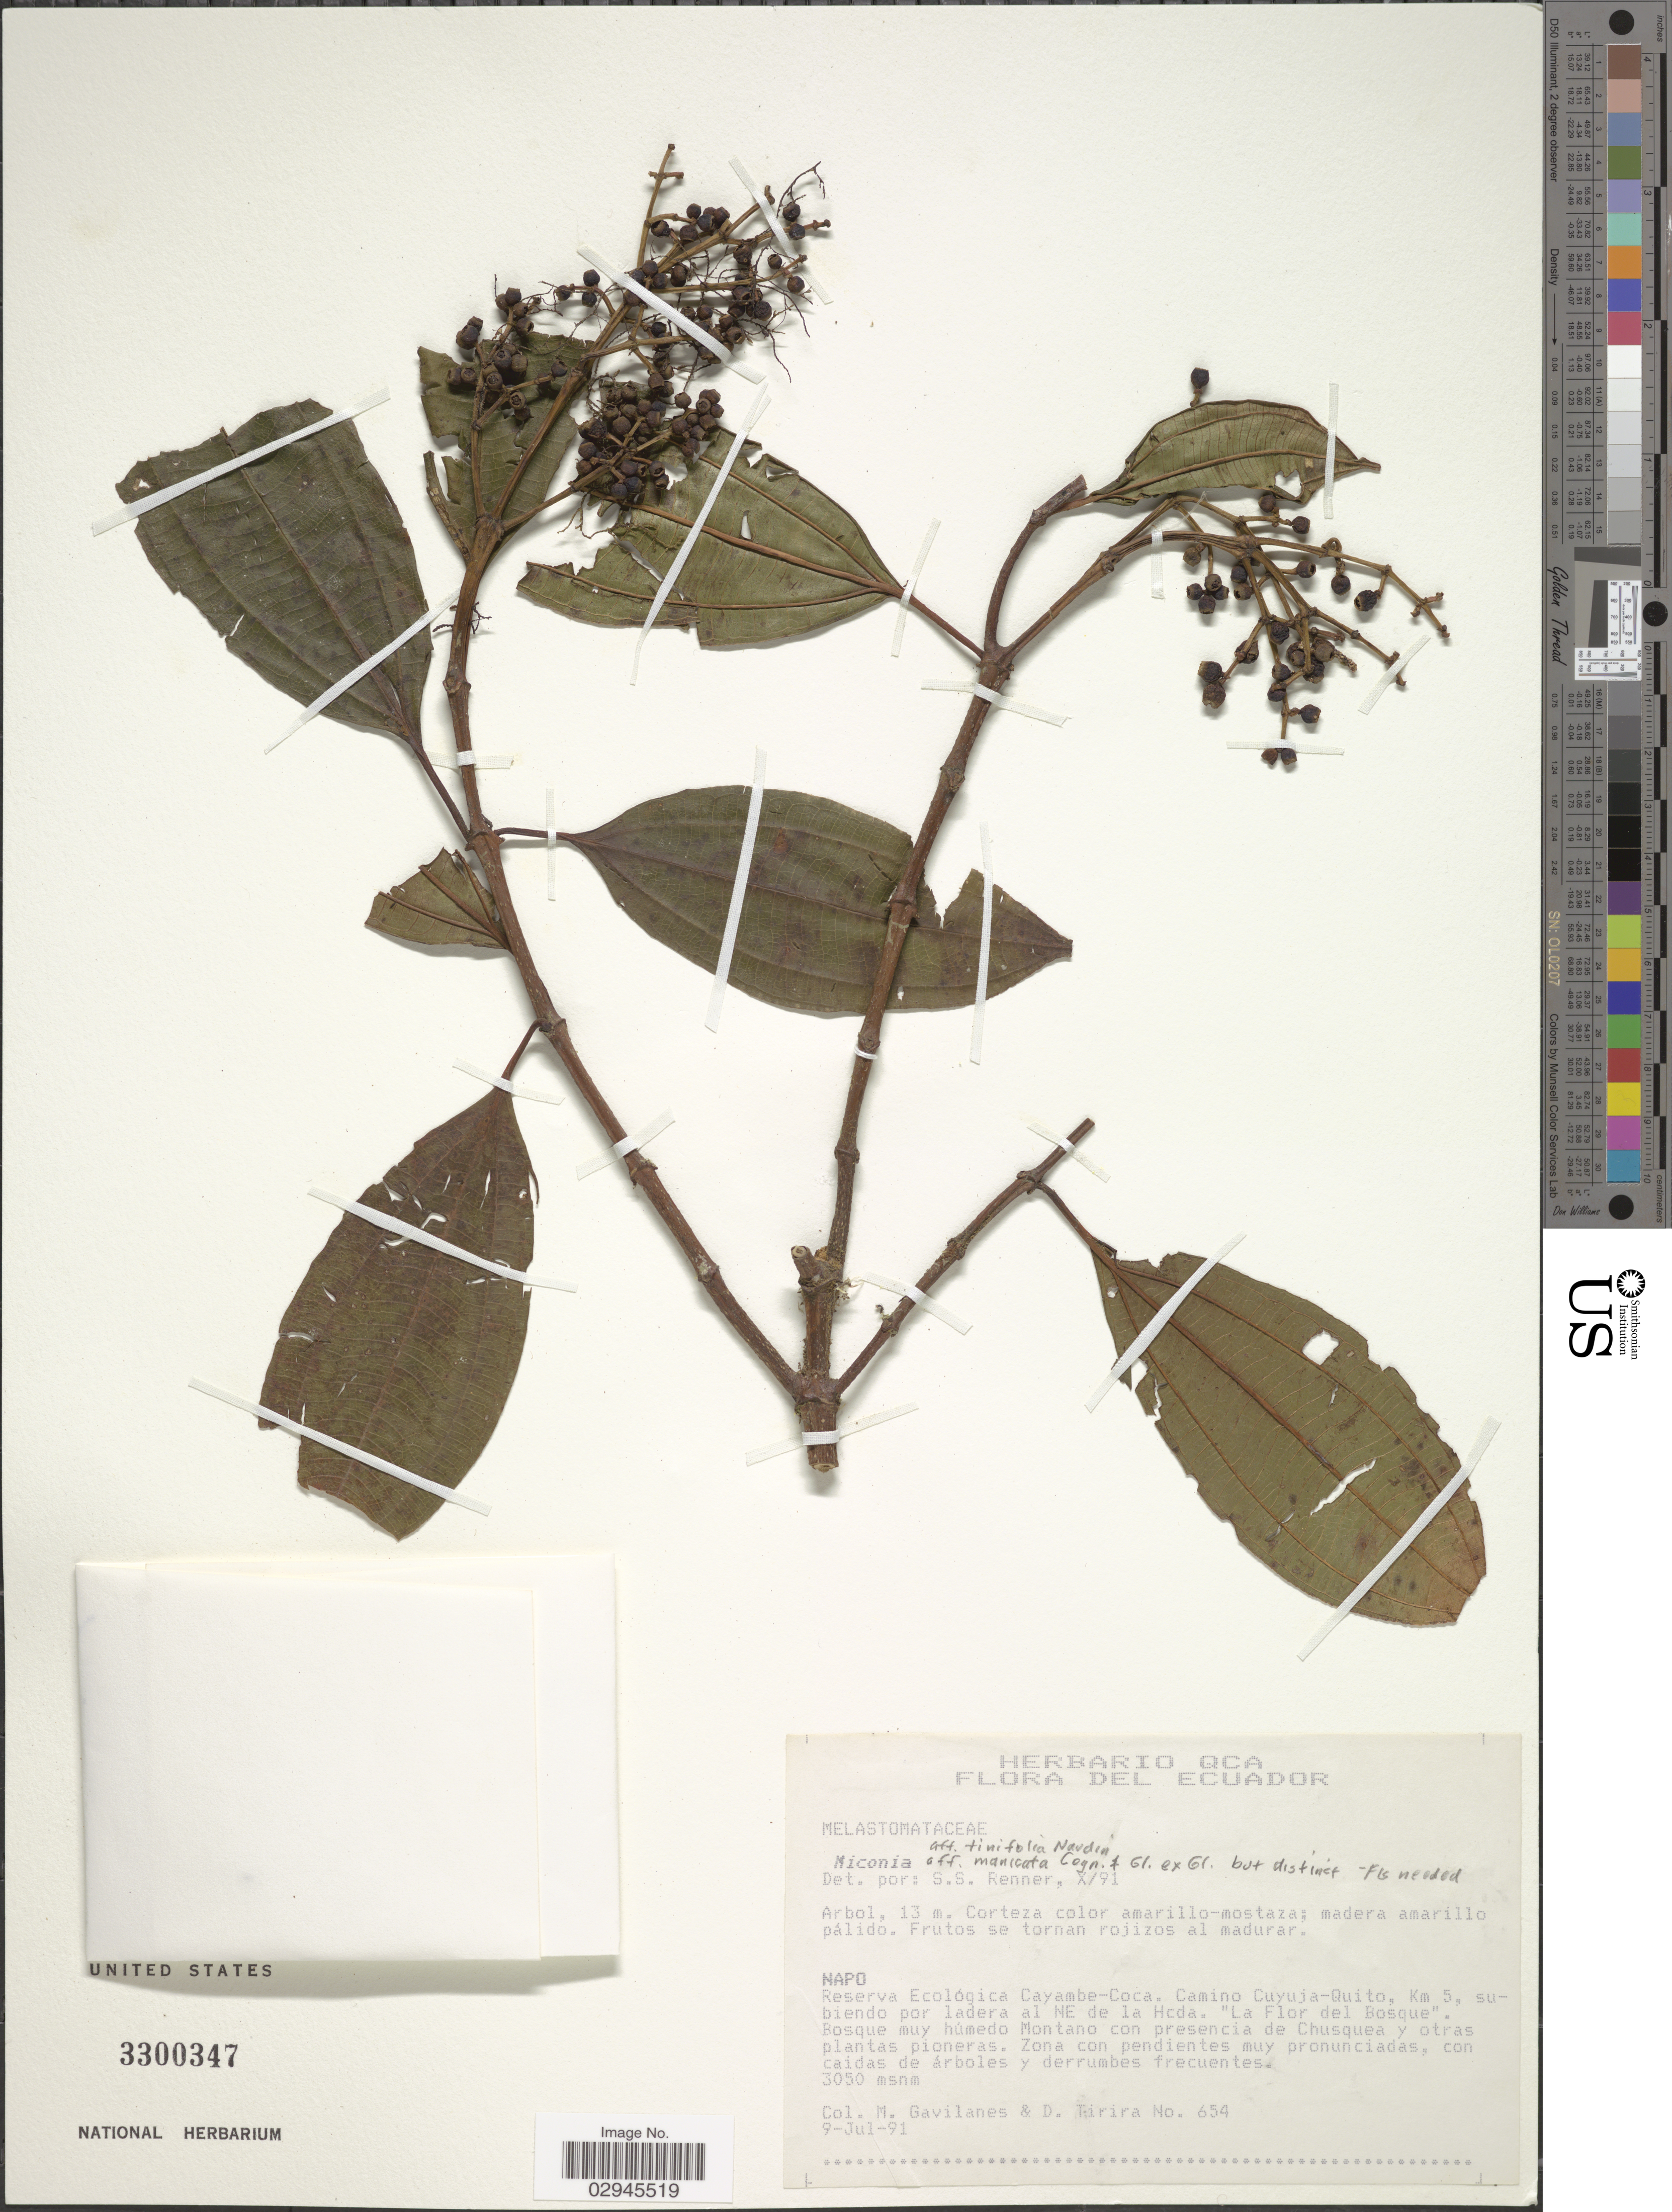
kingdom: Plantae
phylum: Tracheophyta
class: Magnoliopsida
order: Myrtales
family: Melastomataceae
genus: Miconia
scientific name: Miconia sp.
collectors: M. Gavilanes & D. Tirira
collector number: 654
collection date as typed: Transcribed d/m/y: 9/7/91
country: Ecuador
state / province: Napo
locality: Reserva Ecológica Cayambe-Coca. Camino Cuyuja-Quito, Km 5, subiendo por ladera al NE de la Hcda. "La Flor del Bosque".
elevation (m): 3050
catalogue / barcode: US 3300347